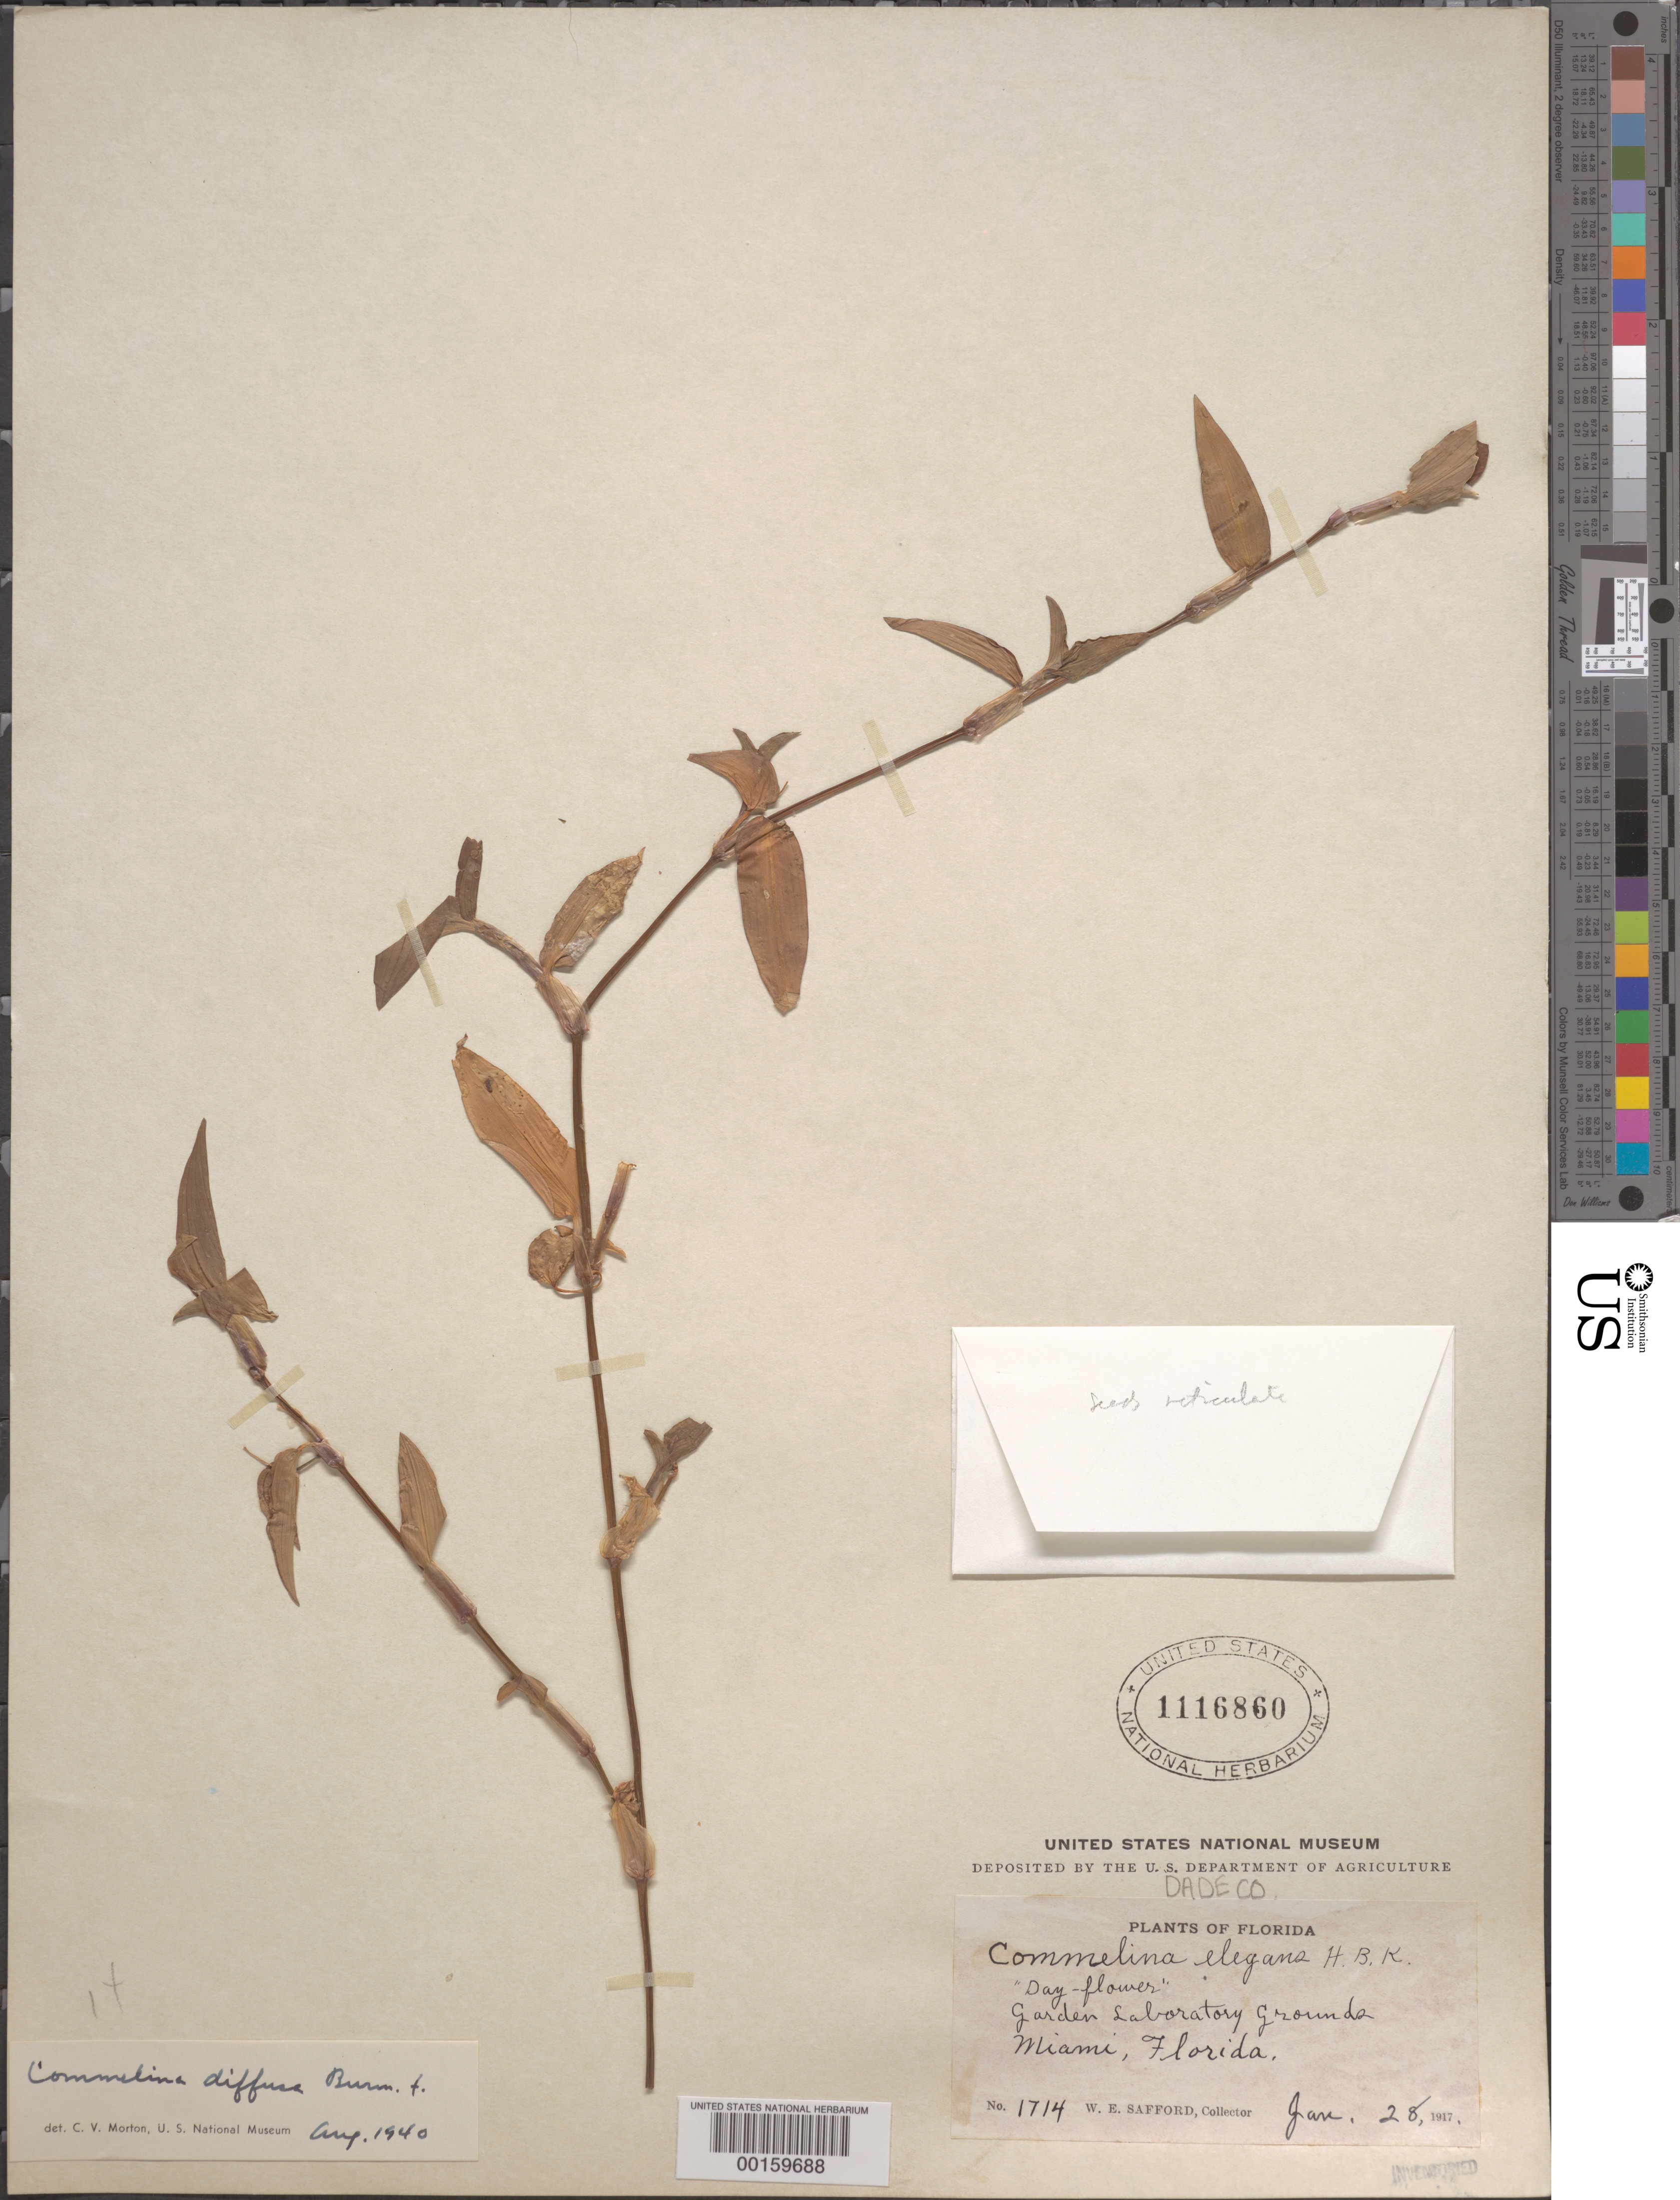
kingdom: Plantae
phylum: Tracheophyta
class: Liliopsida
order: Commelinales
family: Commelinaceae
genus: Commelina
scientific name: Commelina diffusa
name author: Burm. f.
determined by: Morton, C. V.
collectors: W. E. Safford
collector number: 1714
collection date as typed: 28 Jan 1917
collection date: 1917-01-28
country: United States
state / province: Florida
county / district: Manatee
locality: Miami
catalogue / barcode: US 1116860